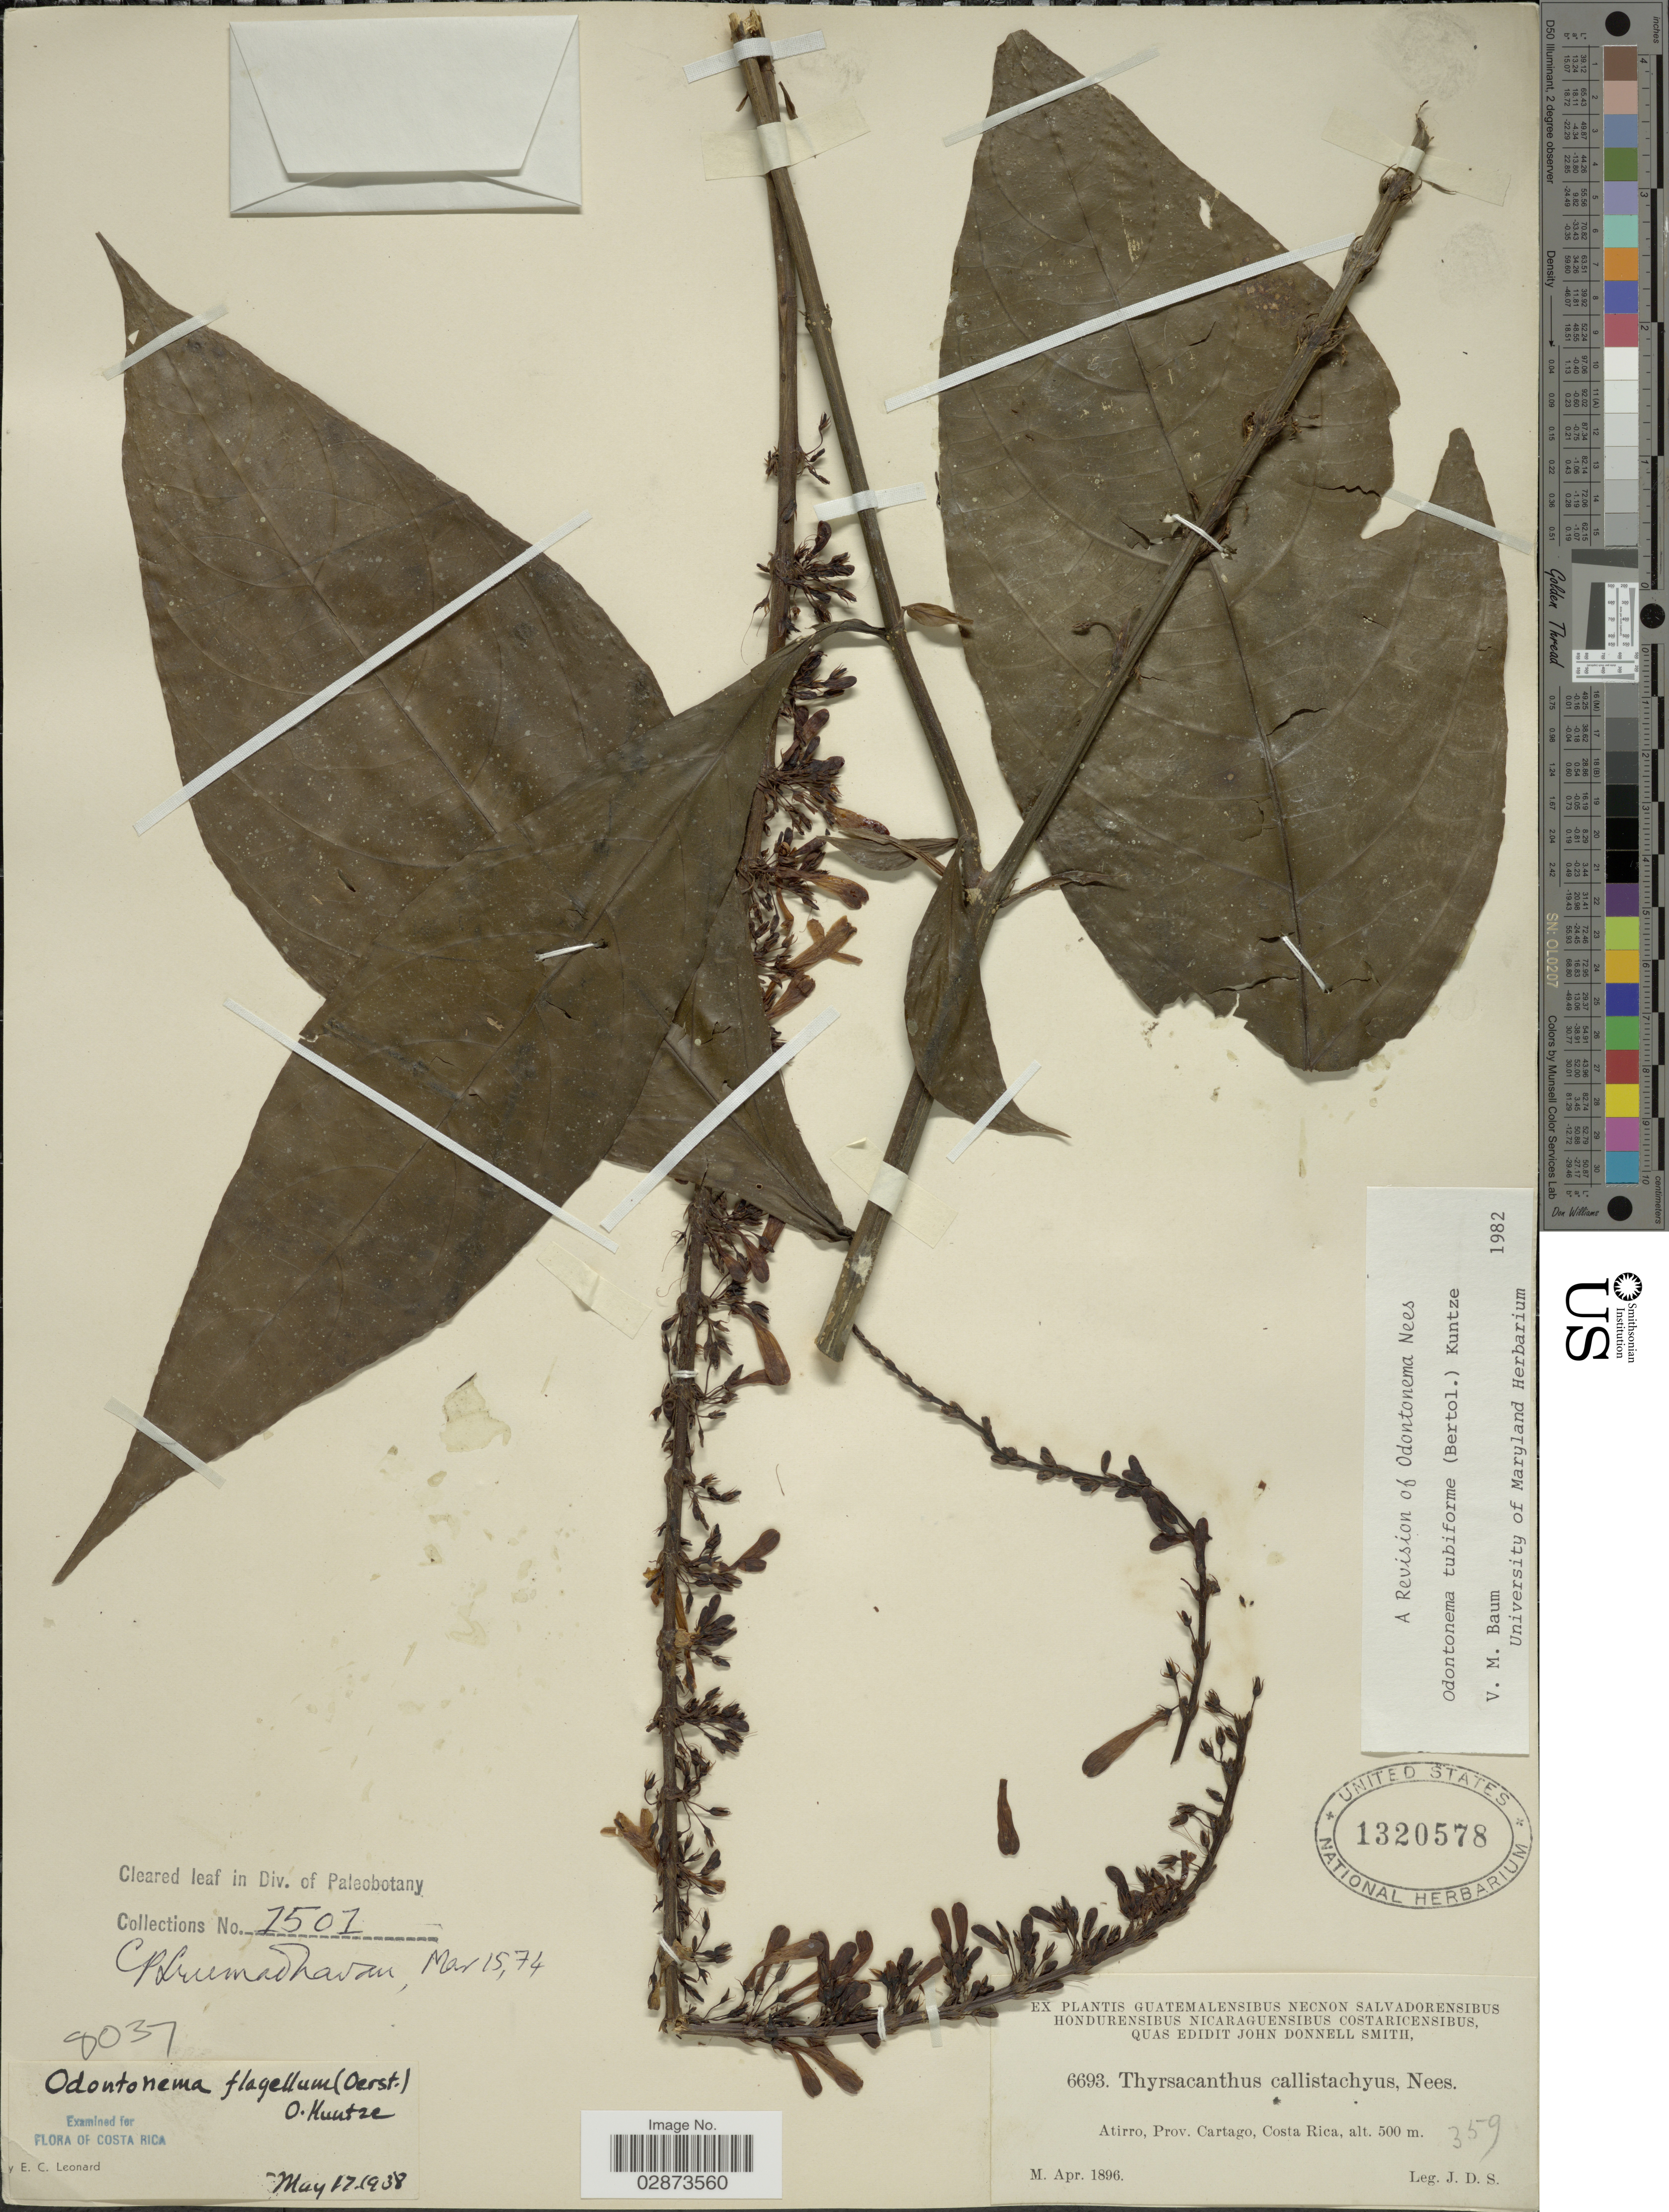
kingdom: Plantae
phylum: Tracheophyta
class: Magnoliopsida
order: Lamiales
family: Acanthaceae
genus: Odontonema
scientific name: Odontonema tubaeforme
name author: (Bertol.) Kuntze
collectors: J. Donnell Smith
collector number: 6693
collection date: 1896-04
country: Costa Rica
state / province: Cartago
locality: Atirro, Prov. Cartago.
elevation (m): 500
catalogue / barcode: US 1320578